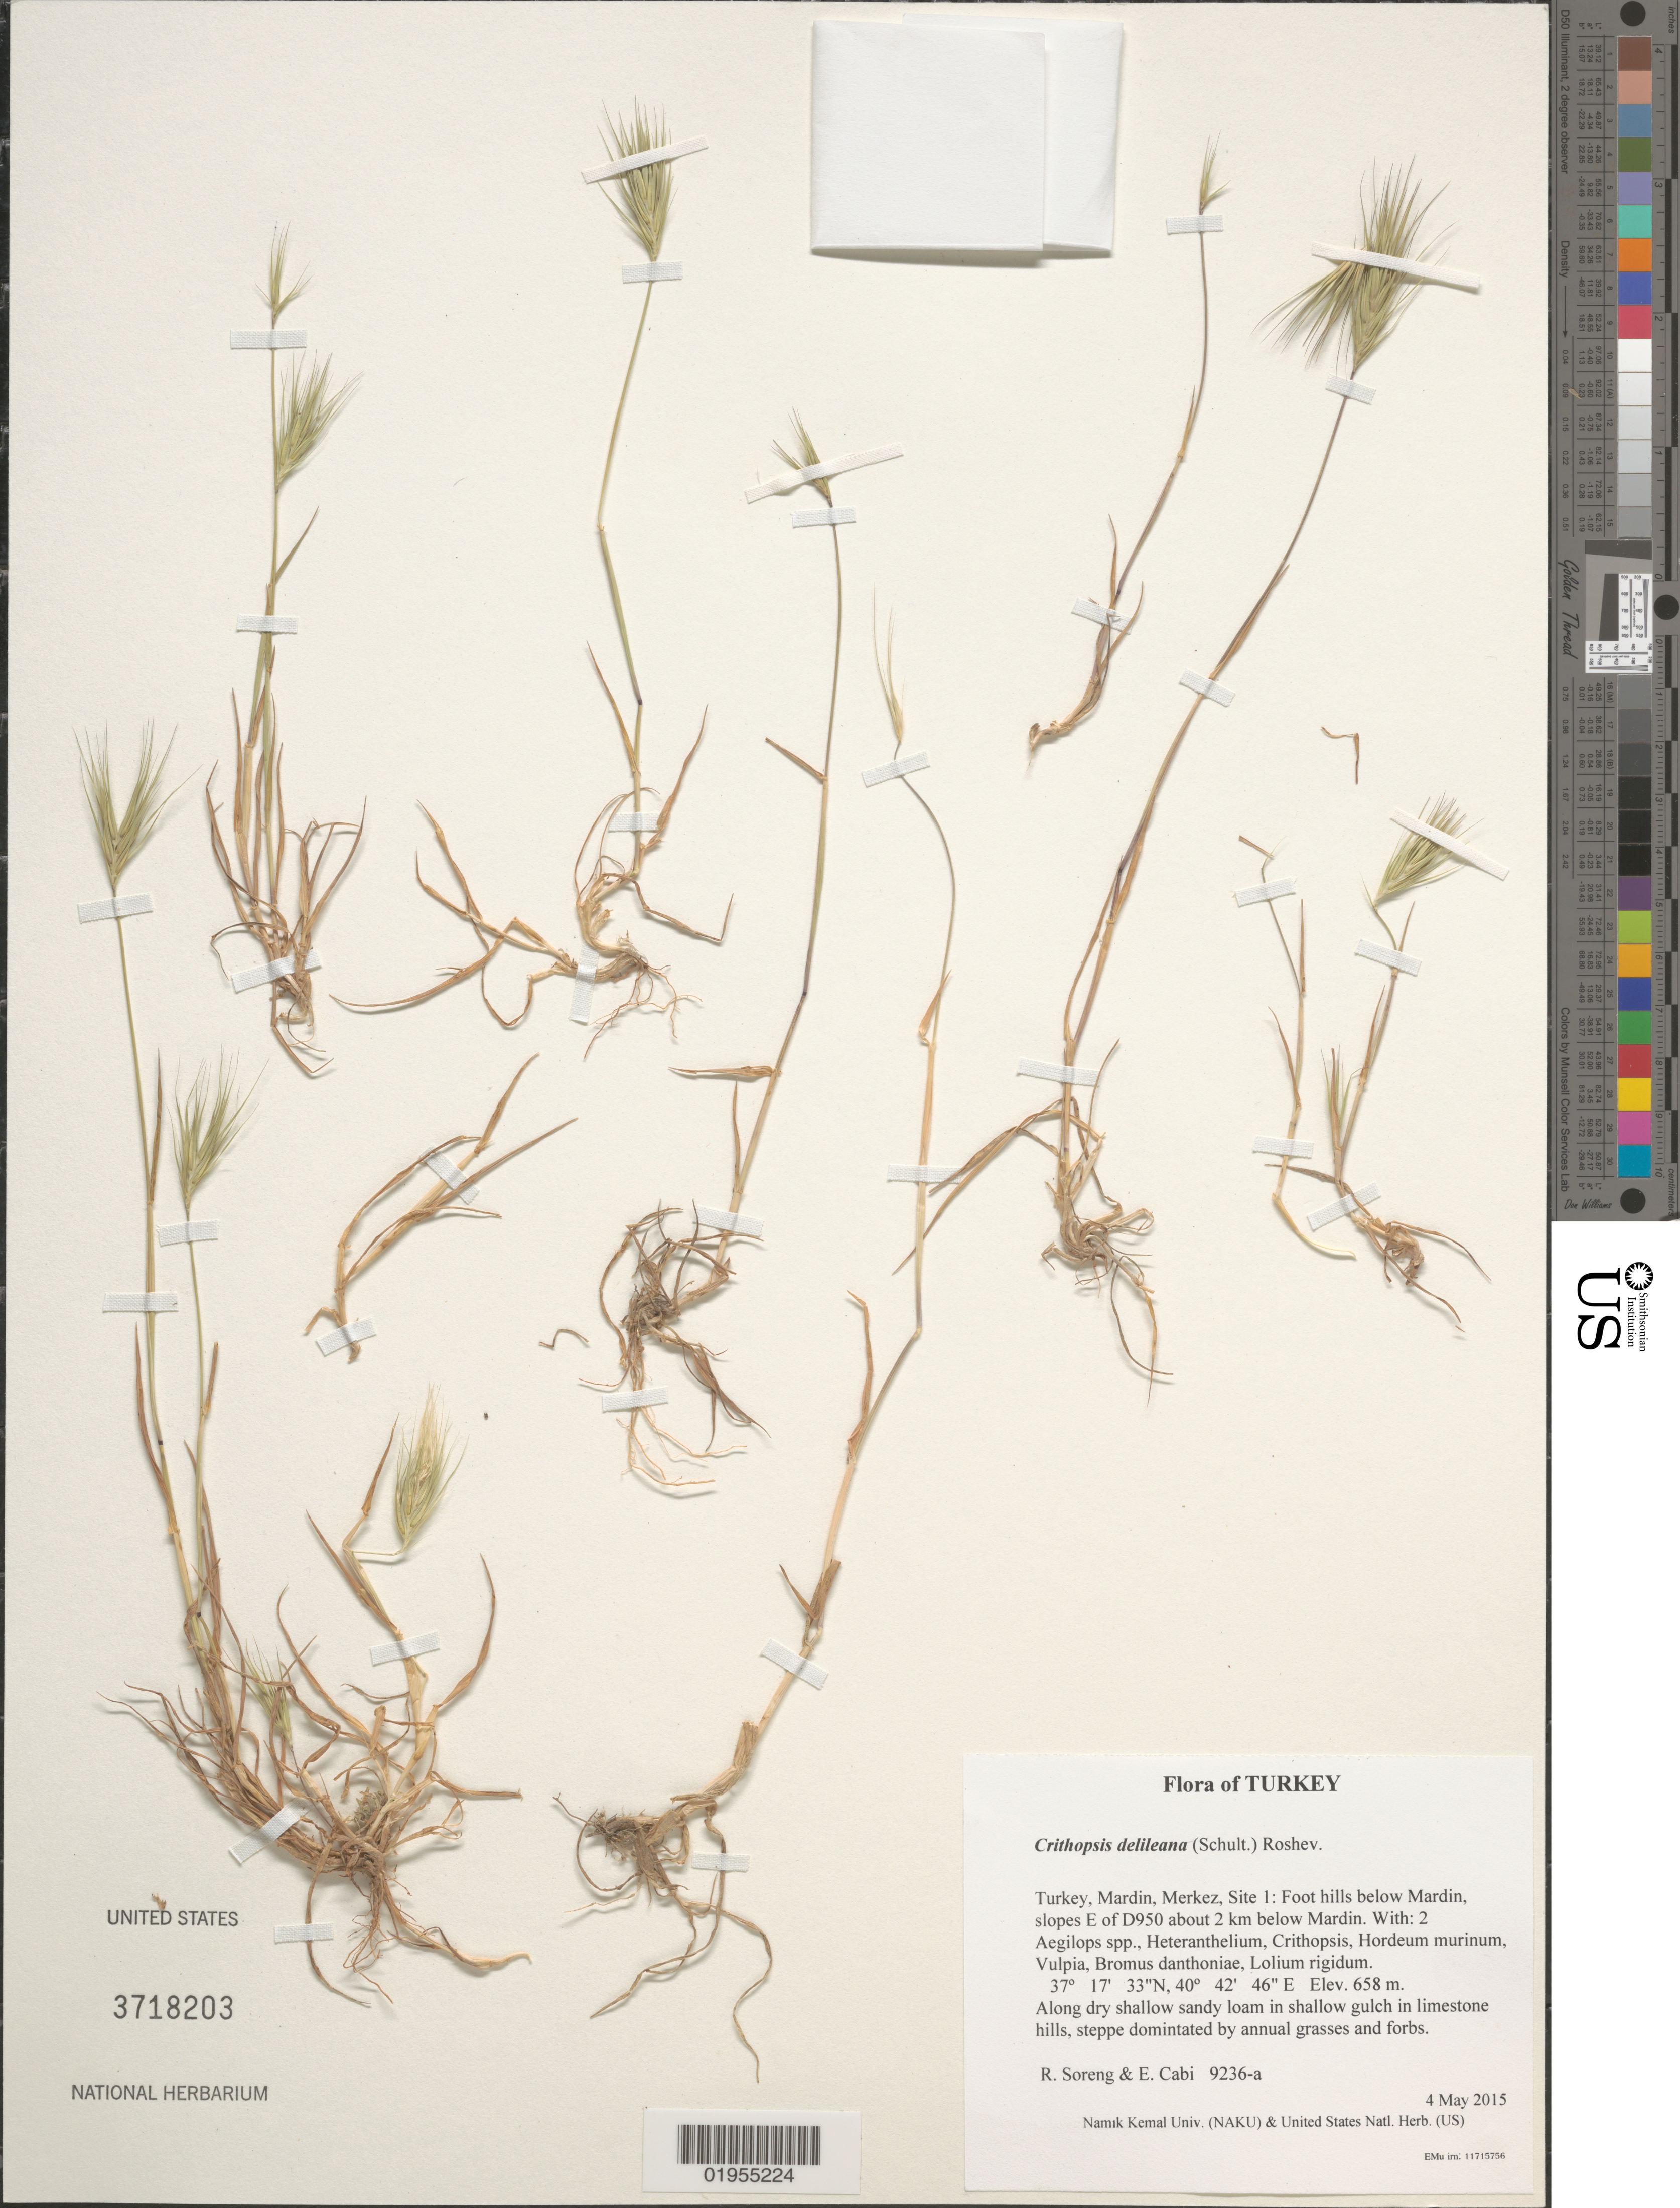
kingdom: Plantae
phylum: Tracheophyta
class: Liliopsida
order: Poales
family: Poaceae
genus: Crithopsis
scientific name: Crithopsis delileana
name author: (Schult.) Roshev.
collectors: R. J. Soreng & E. Cabi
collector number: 9236-a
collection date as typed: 2015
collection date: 2015-05-04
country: Turkey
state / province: Mardin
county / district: Merkez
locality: Site 1: Foot hills below Mardin, slopes E of D950 about 2 km below Mardin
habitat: Along dry shallow sandy loam in shallow gulch in limestone hills, steppe domintated by annual grasses and forbs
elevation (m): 658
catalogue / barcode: US 3718203